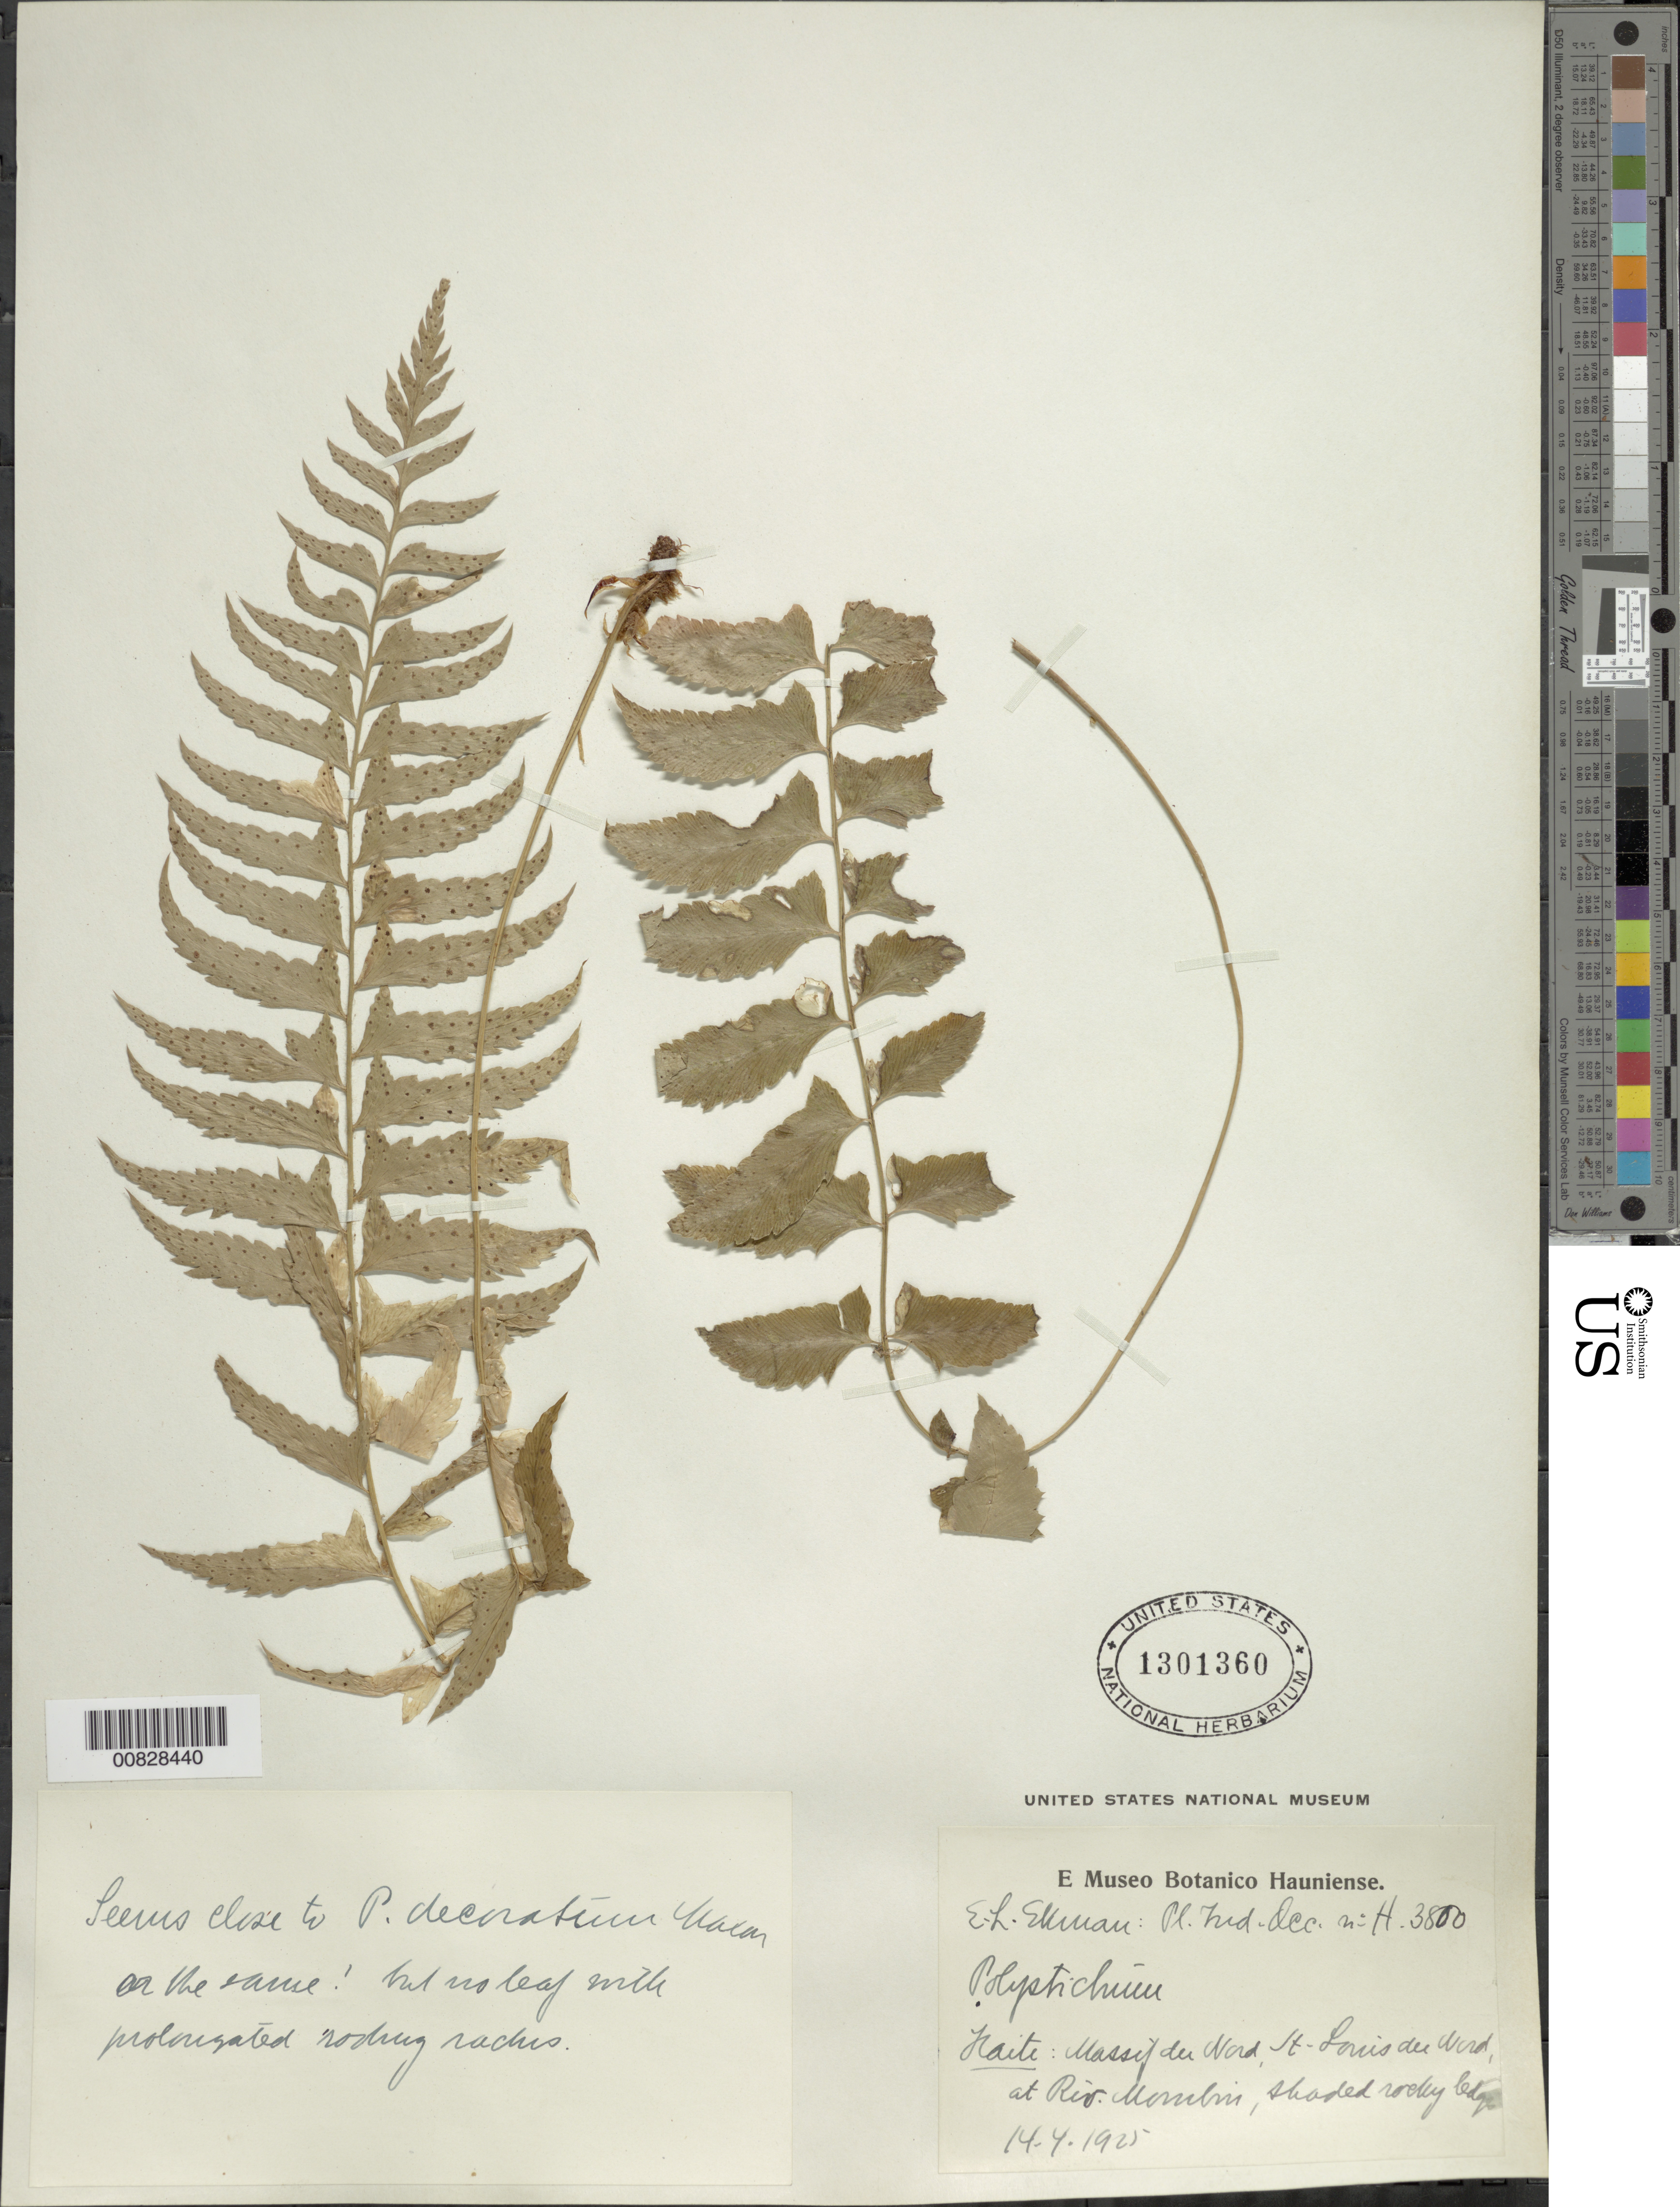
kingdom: Plantae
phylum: Tracheophyta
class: Polypodiopsida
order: Polypodiales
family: Dryopteridaceae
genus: Polystichum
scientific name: Polystichum echinatum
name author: (J.F. Gmel.) C. Chr.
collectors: E. L. Ekman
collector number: H 3800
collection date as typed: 14 Apr 1925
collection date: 1925-04-14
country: Haiti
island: Hispaniola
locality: Massif du Nord, St. Louis du Nord, at Río Mombin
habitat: Shaded rocky ledge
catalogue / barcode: US 1301360